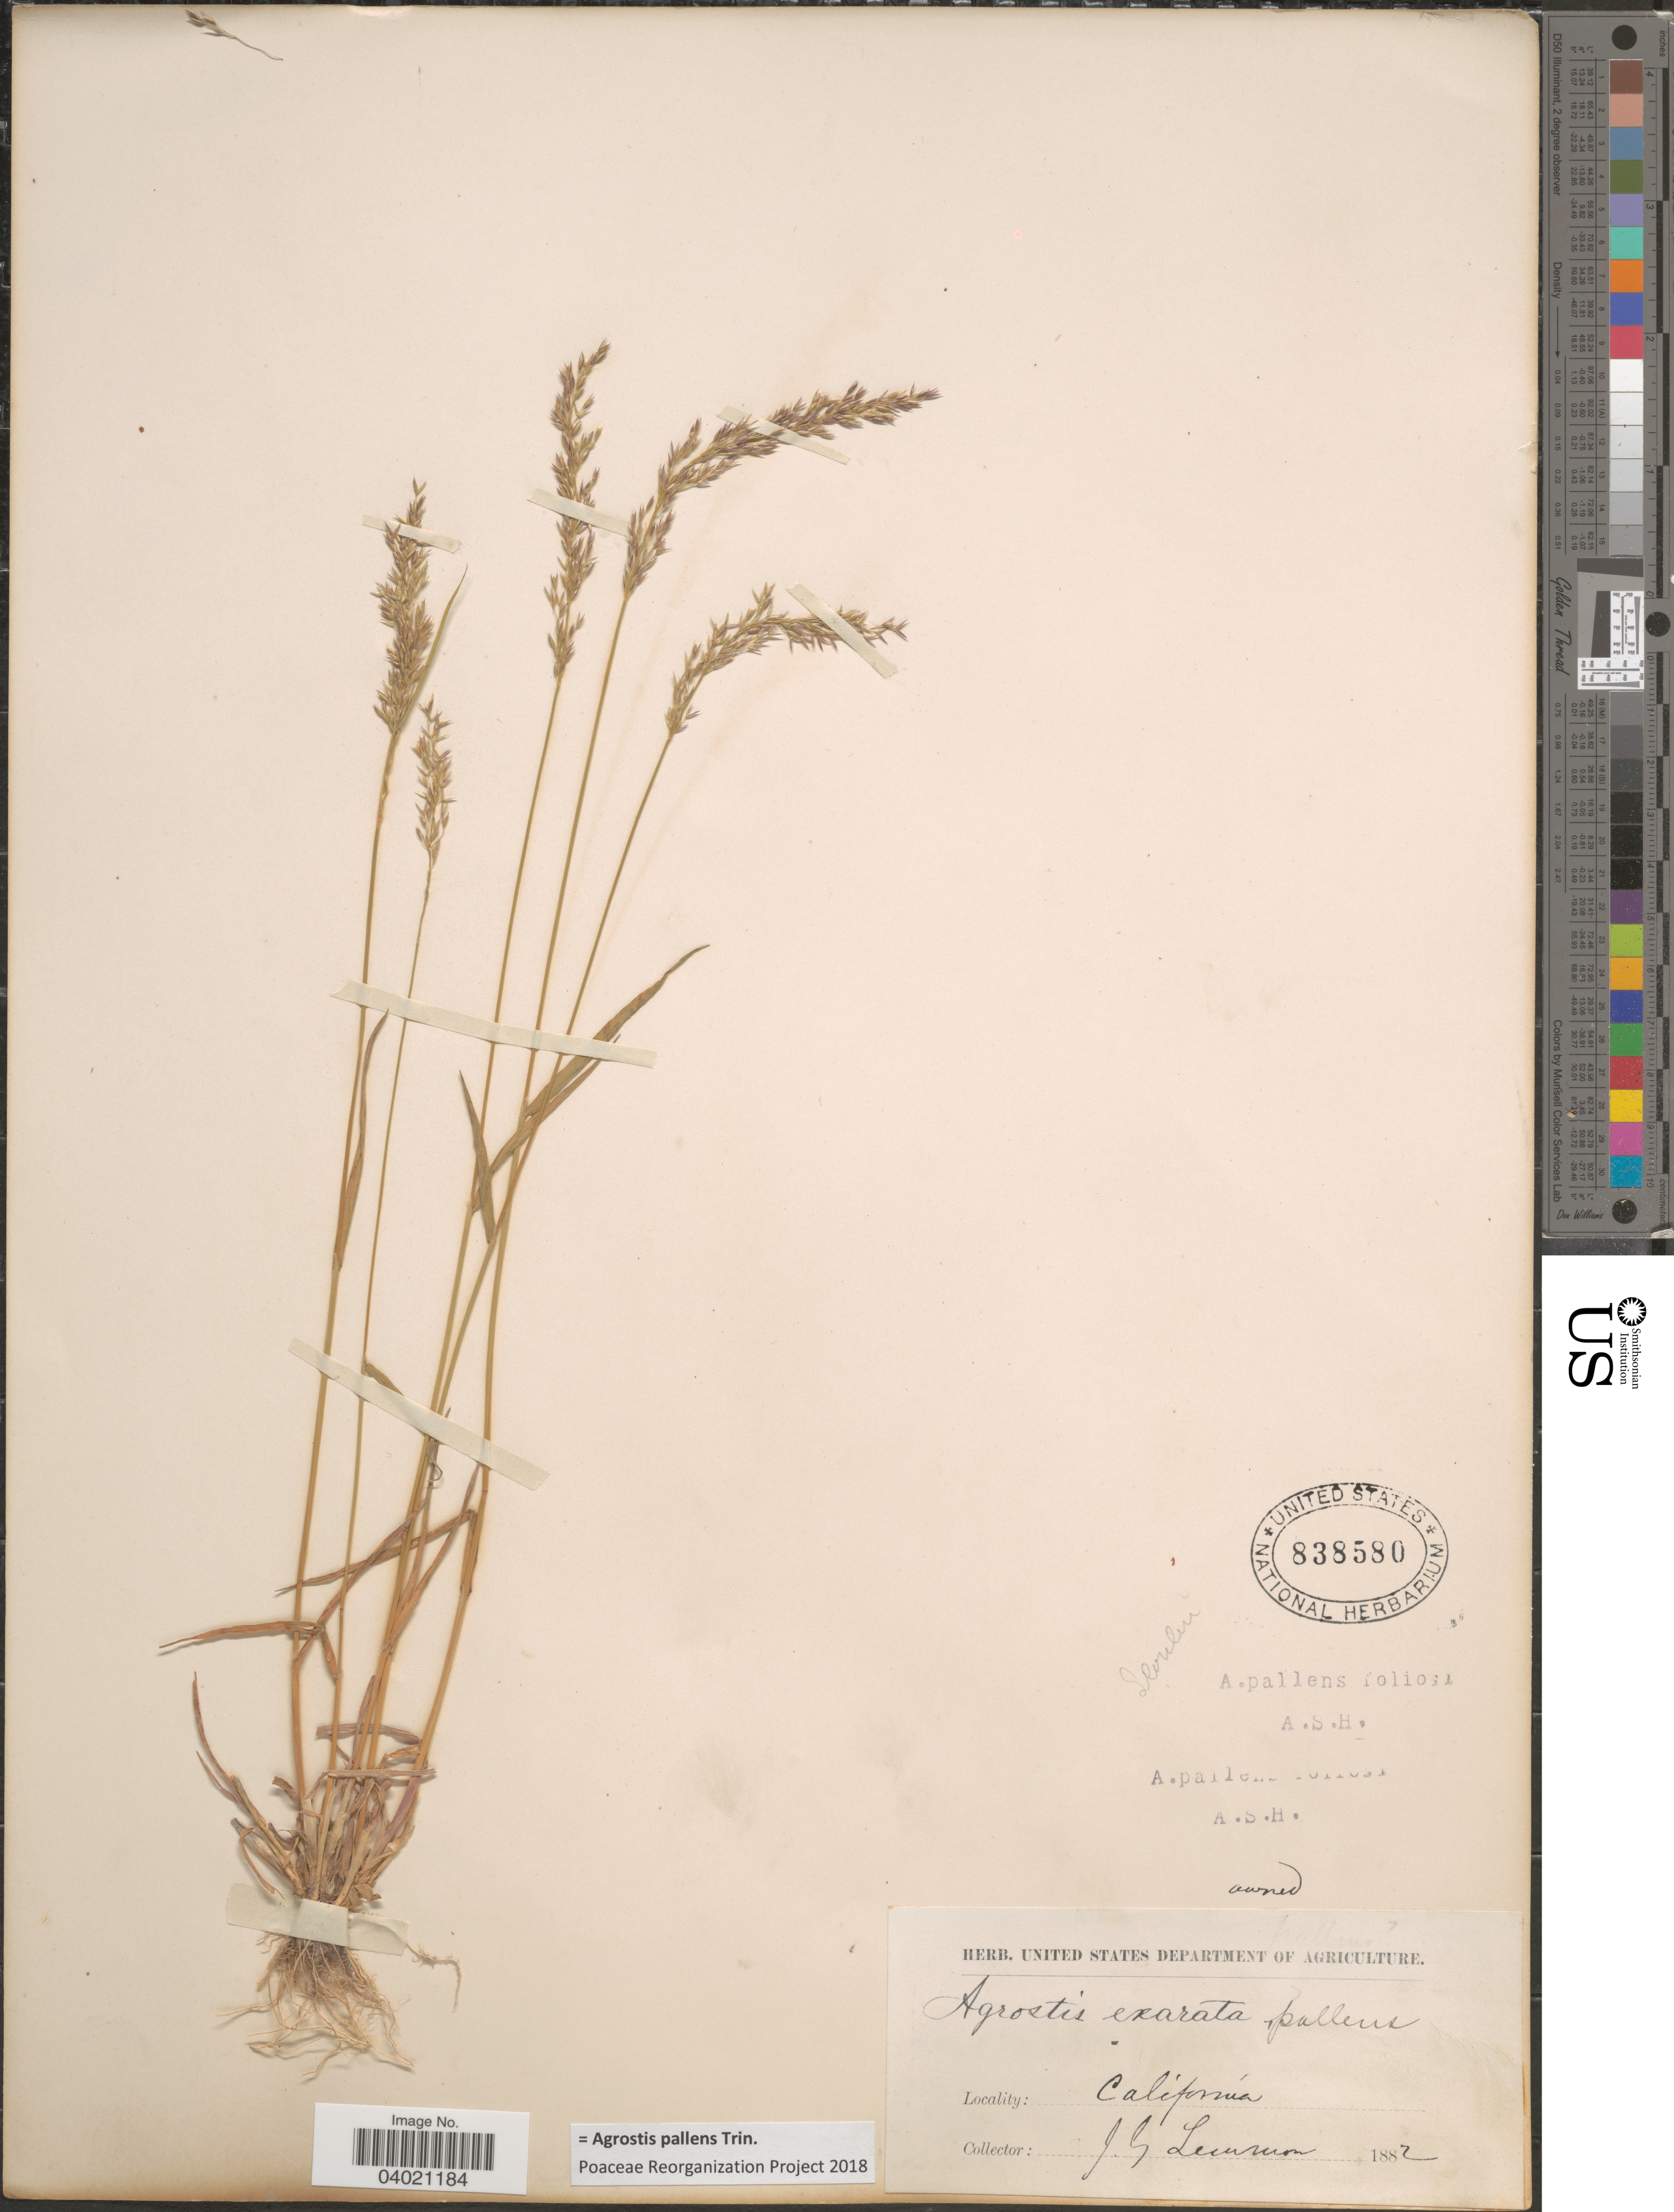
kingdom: Plantae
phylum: Tracheophyta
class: Liliopsida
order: Poales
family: Poaceae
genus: Agrostis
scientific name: Agrostis pallens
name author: Trin.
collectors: J. Lemmon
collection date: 1882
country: United States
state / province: California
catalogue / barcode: US 838580